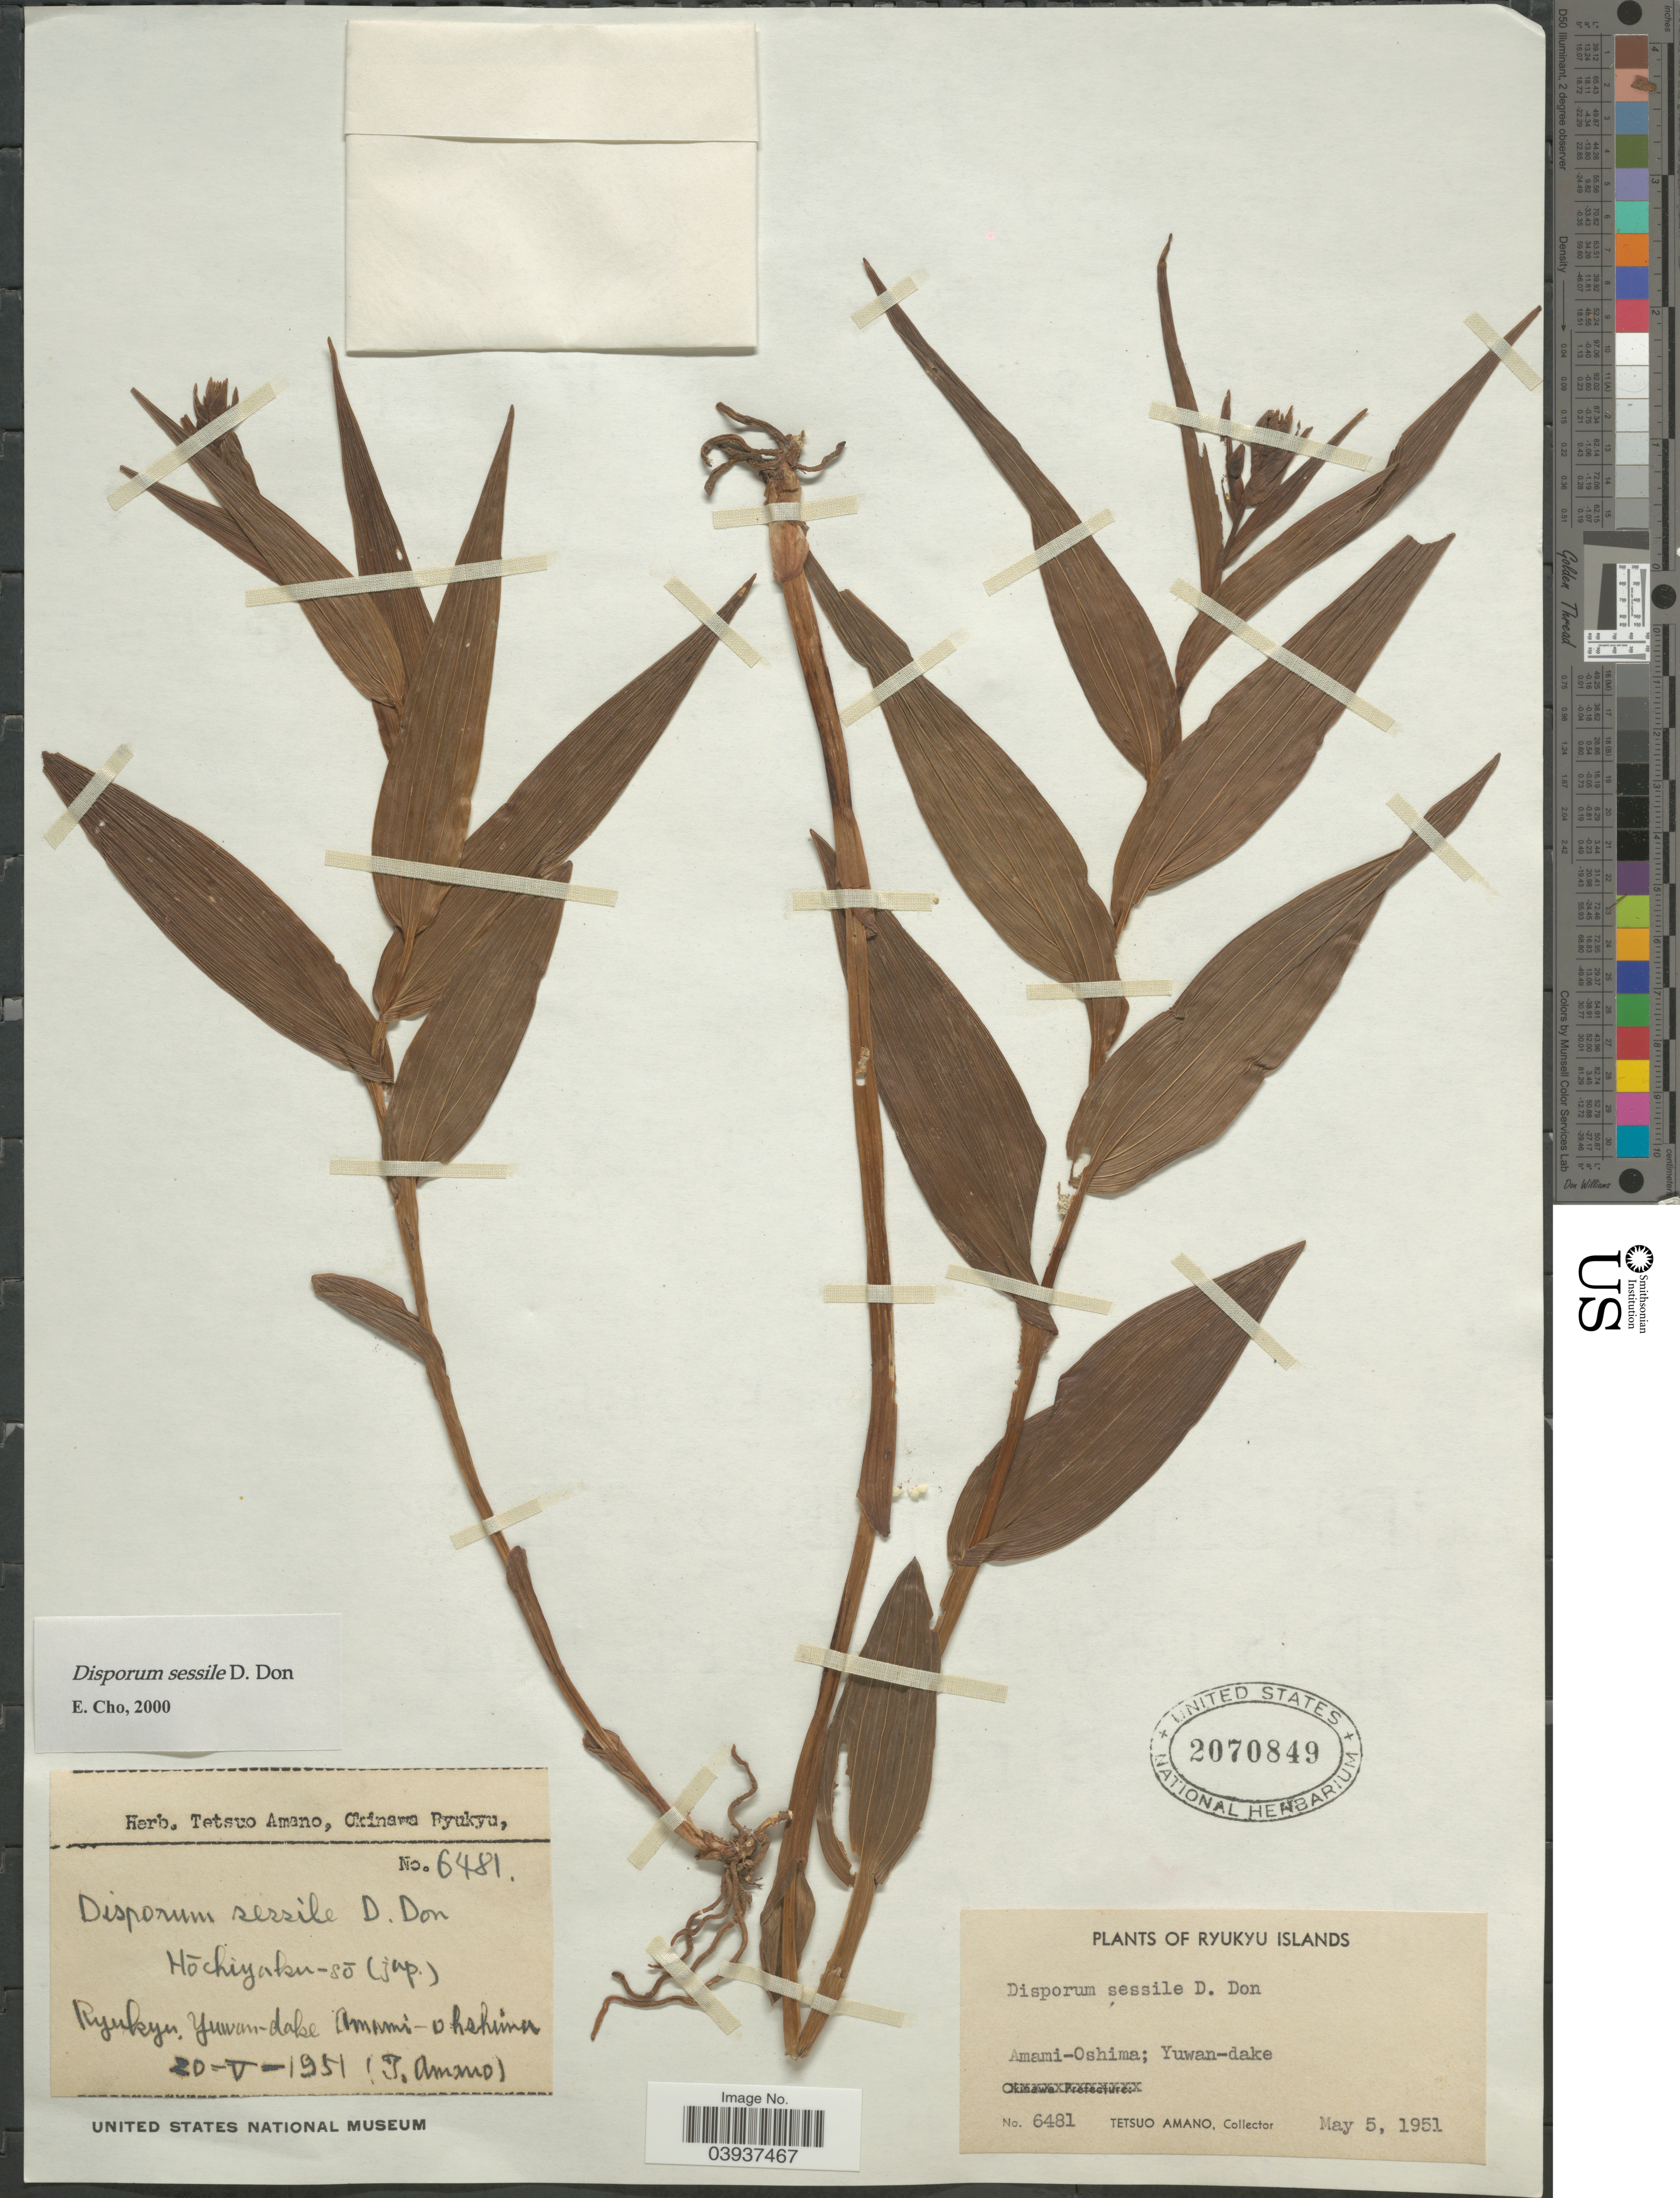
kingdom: Plantae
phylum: Tracheophyta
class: Liliopsida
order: Liliales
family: Colchicaceae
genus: Disporum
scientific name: Disporum sessile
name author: D. Don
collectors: T. Amano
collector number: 6481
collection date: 1951-05-20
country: Japan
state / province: Okinawa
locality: Ryukyu Islands. Amami-Oshima: Yuwan-dake.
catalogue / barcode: US 2070849